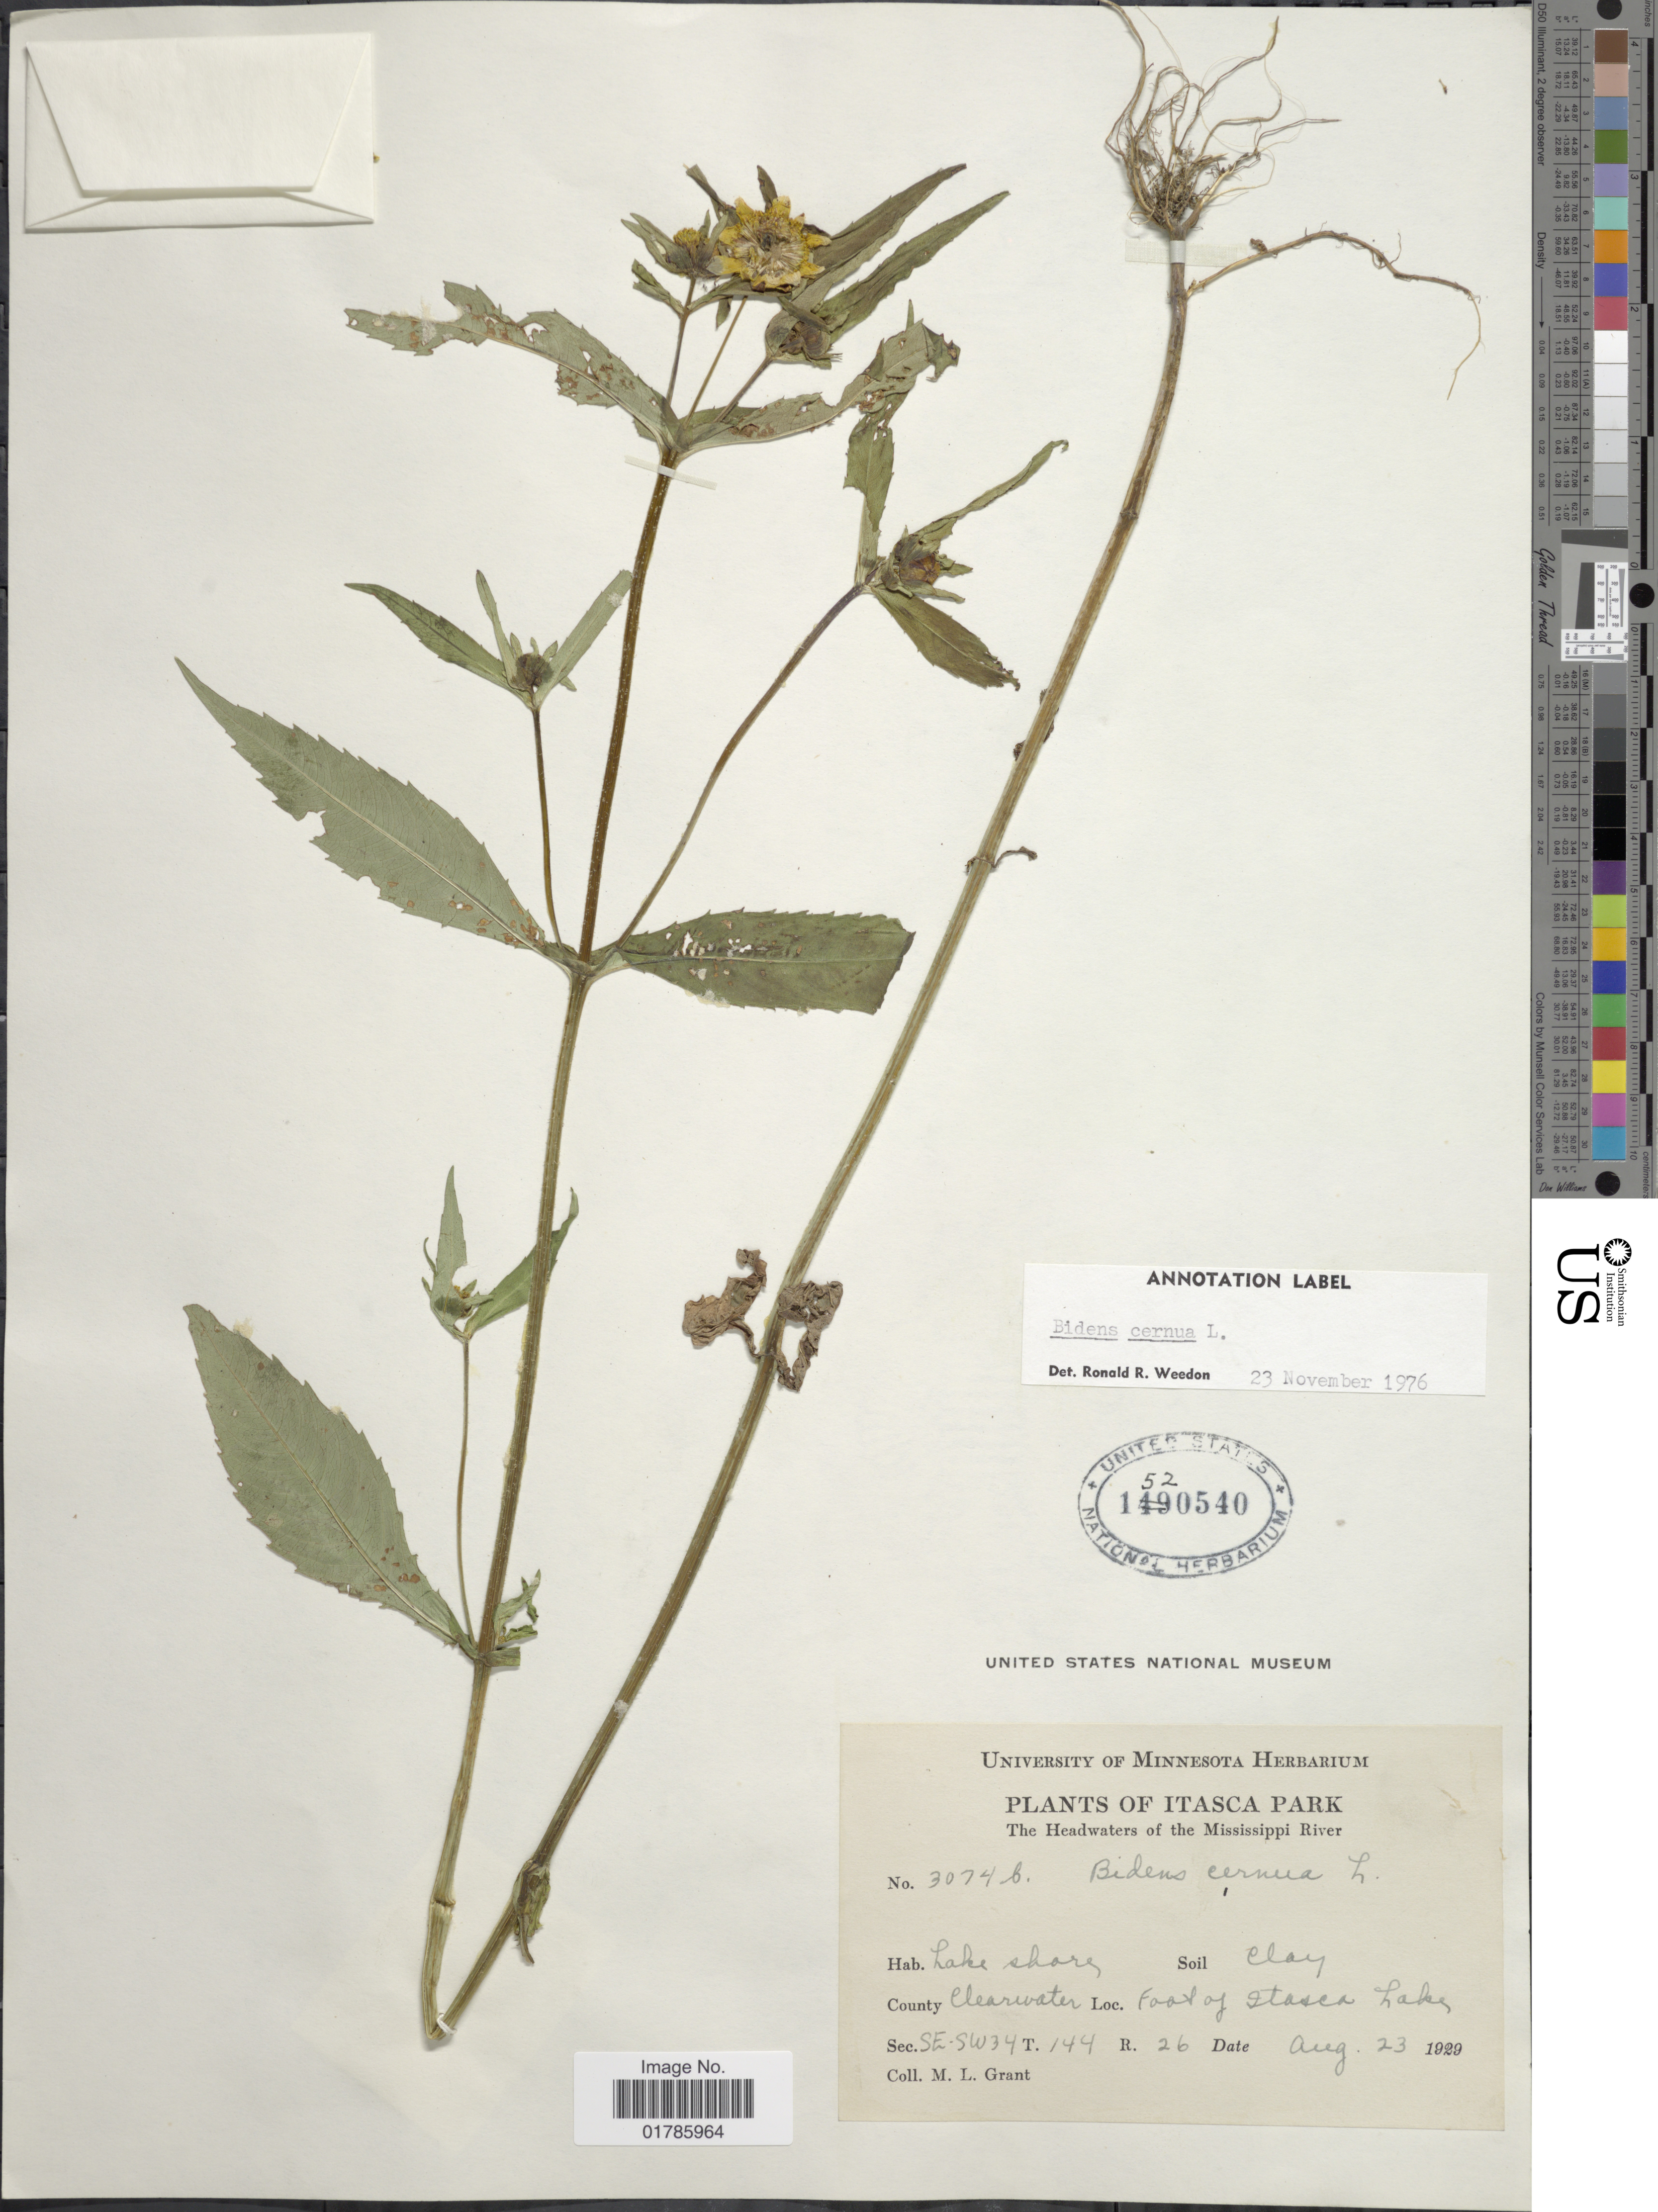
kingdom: Plantae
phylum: Tracheophyta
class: Magnoliopsida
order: Asterales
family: Asteraceae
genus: Bidens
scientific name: Bidens cernua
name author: L.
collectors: M. L. Grant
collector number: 3074b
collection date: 1929-08-23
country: United States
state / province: Minnesota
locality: Itasca Park, the headwaters of the Mississippi River, County Clearwater foot of Itasca Lake, Sec. SE- SW 34, T. 144, R. 26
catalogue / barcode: US 1520540